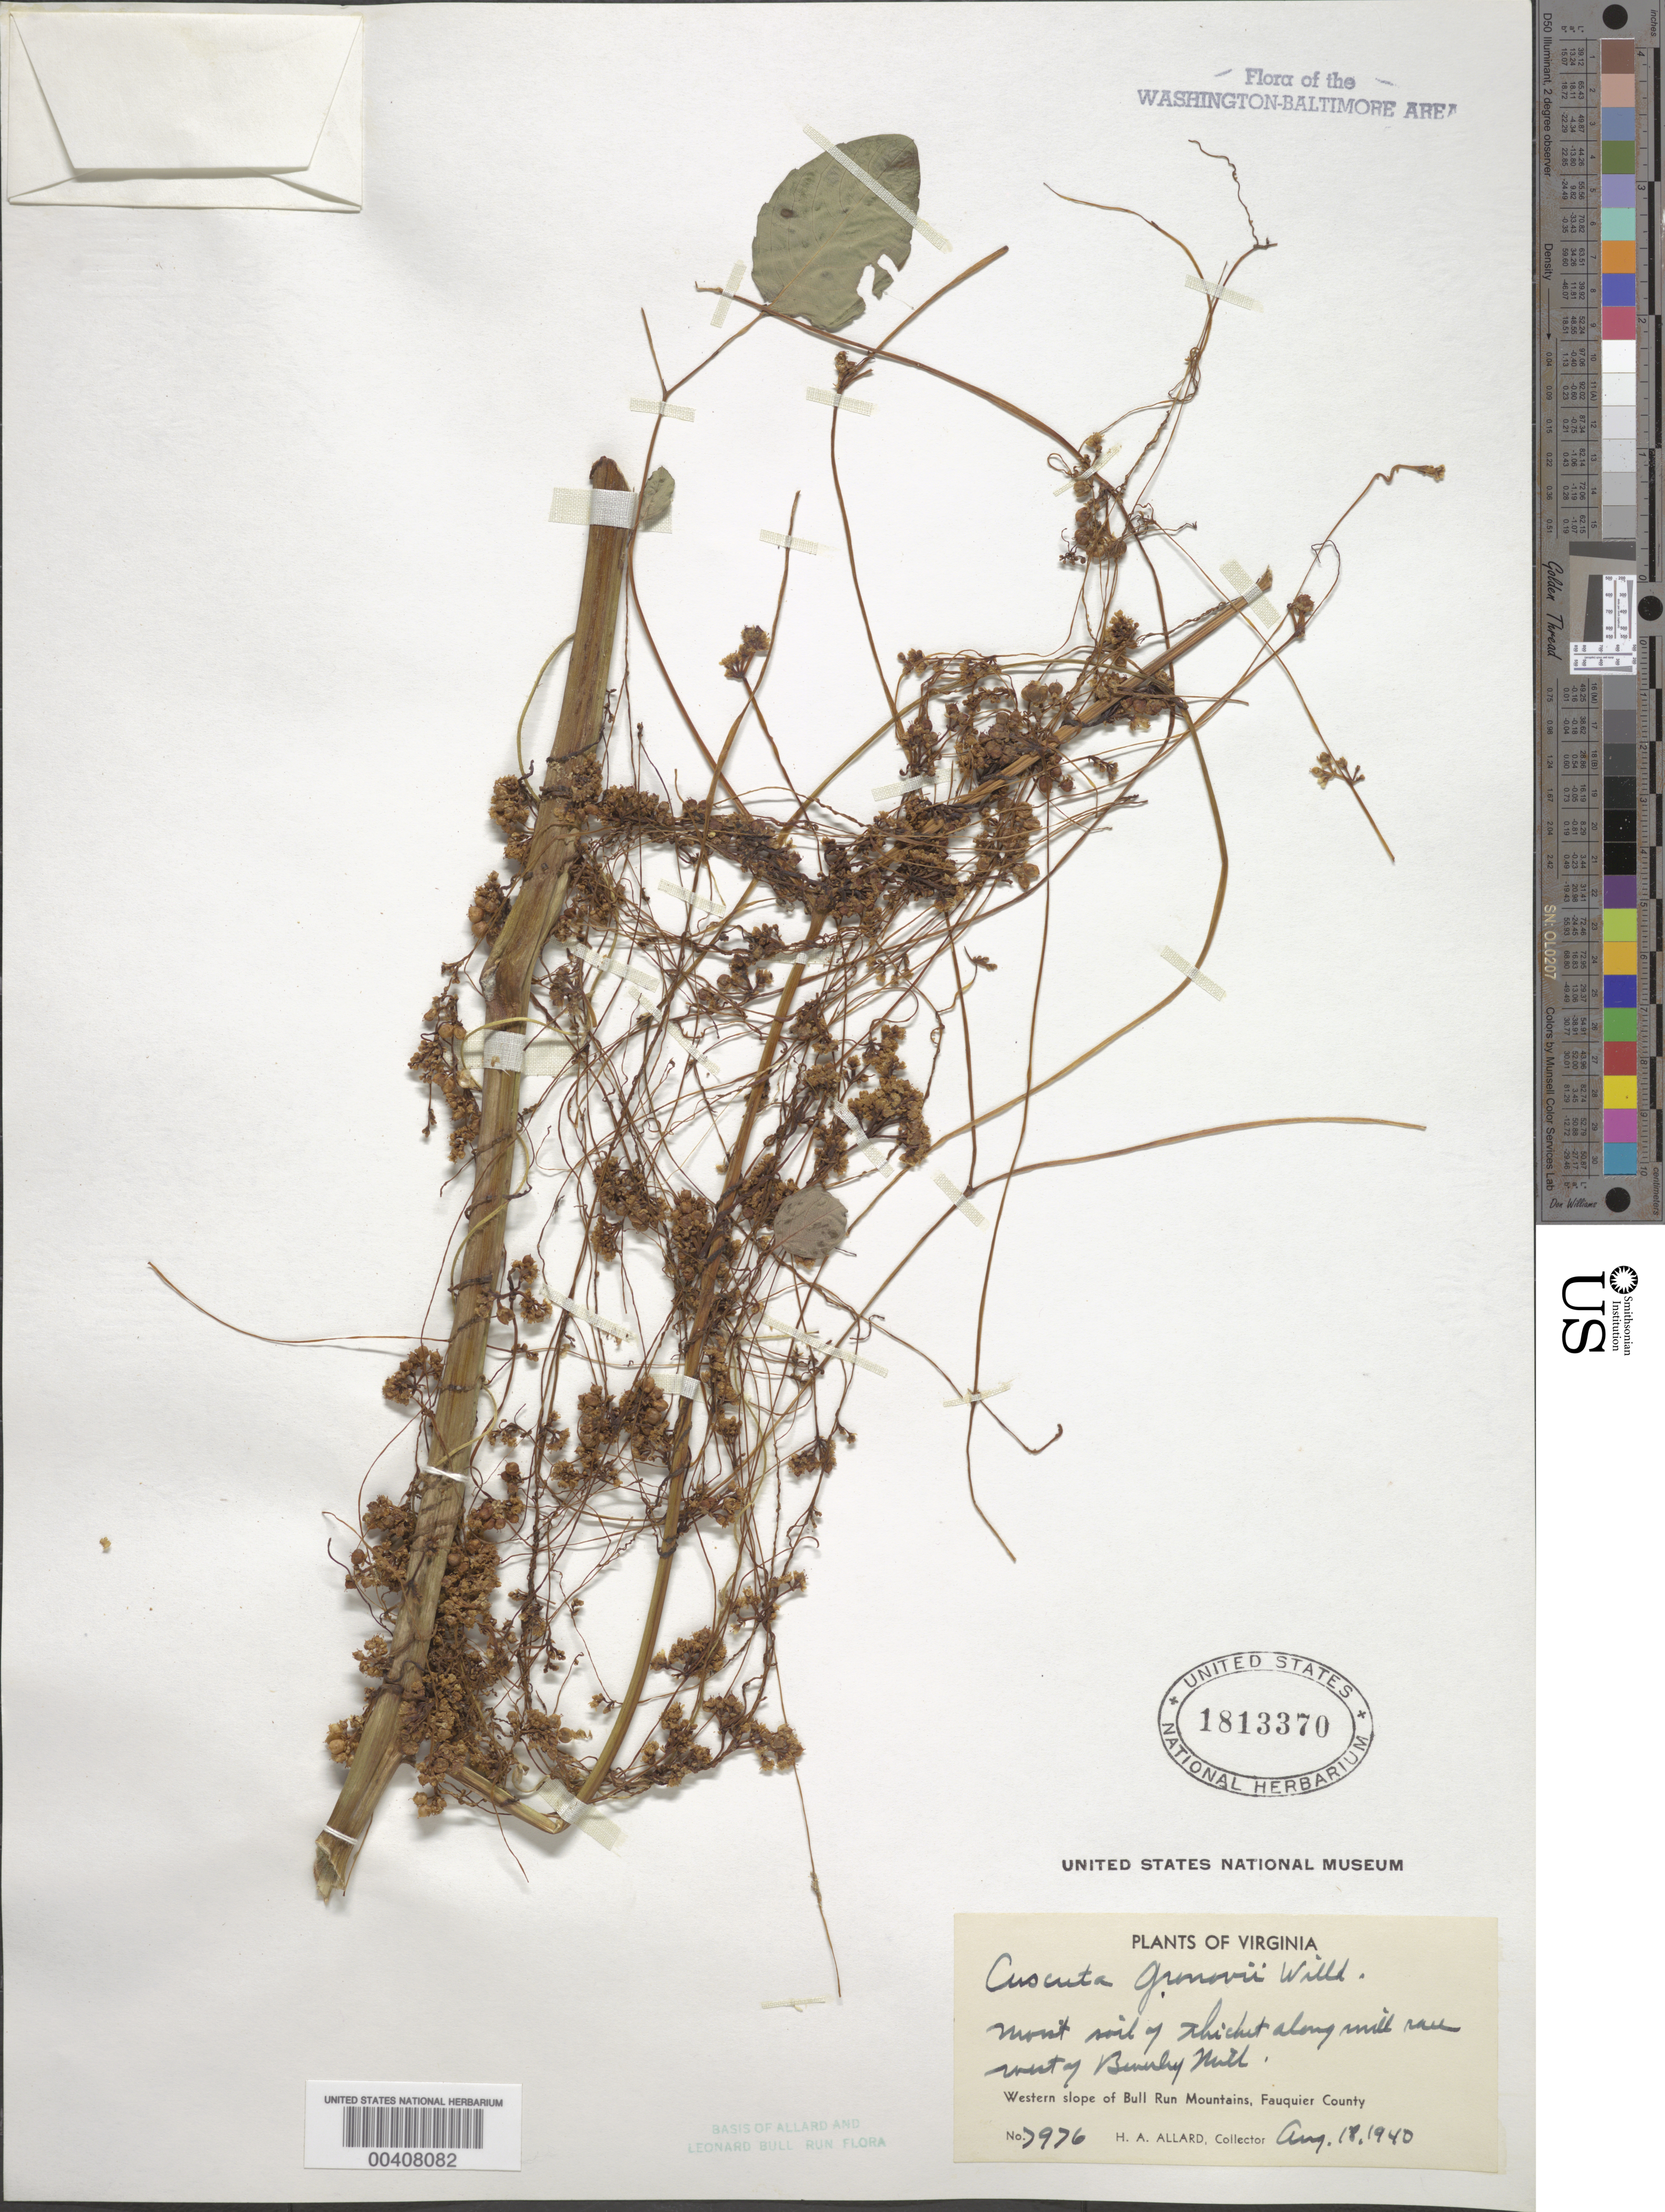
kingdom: Plantae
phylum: Tracheophyta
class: Magnoliopsida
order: Solanales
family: Convolvulaceae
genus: Cuscuta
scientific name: Cuscuta gronovii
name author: Willd. ex Schult.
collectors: H. A. Allard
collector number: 7976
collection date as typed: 18 Aug 1940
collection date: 1940-08-18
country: United States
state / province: Virginia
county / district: Fauquier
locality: Mill Race, W of Beverley, western slope of Bull Run Mountains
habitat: Moist soil of thicket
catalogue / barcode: US 1813370